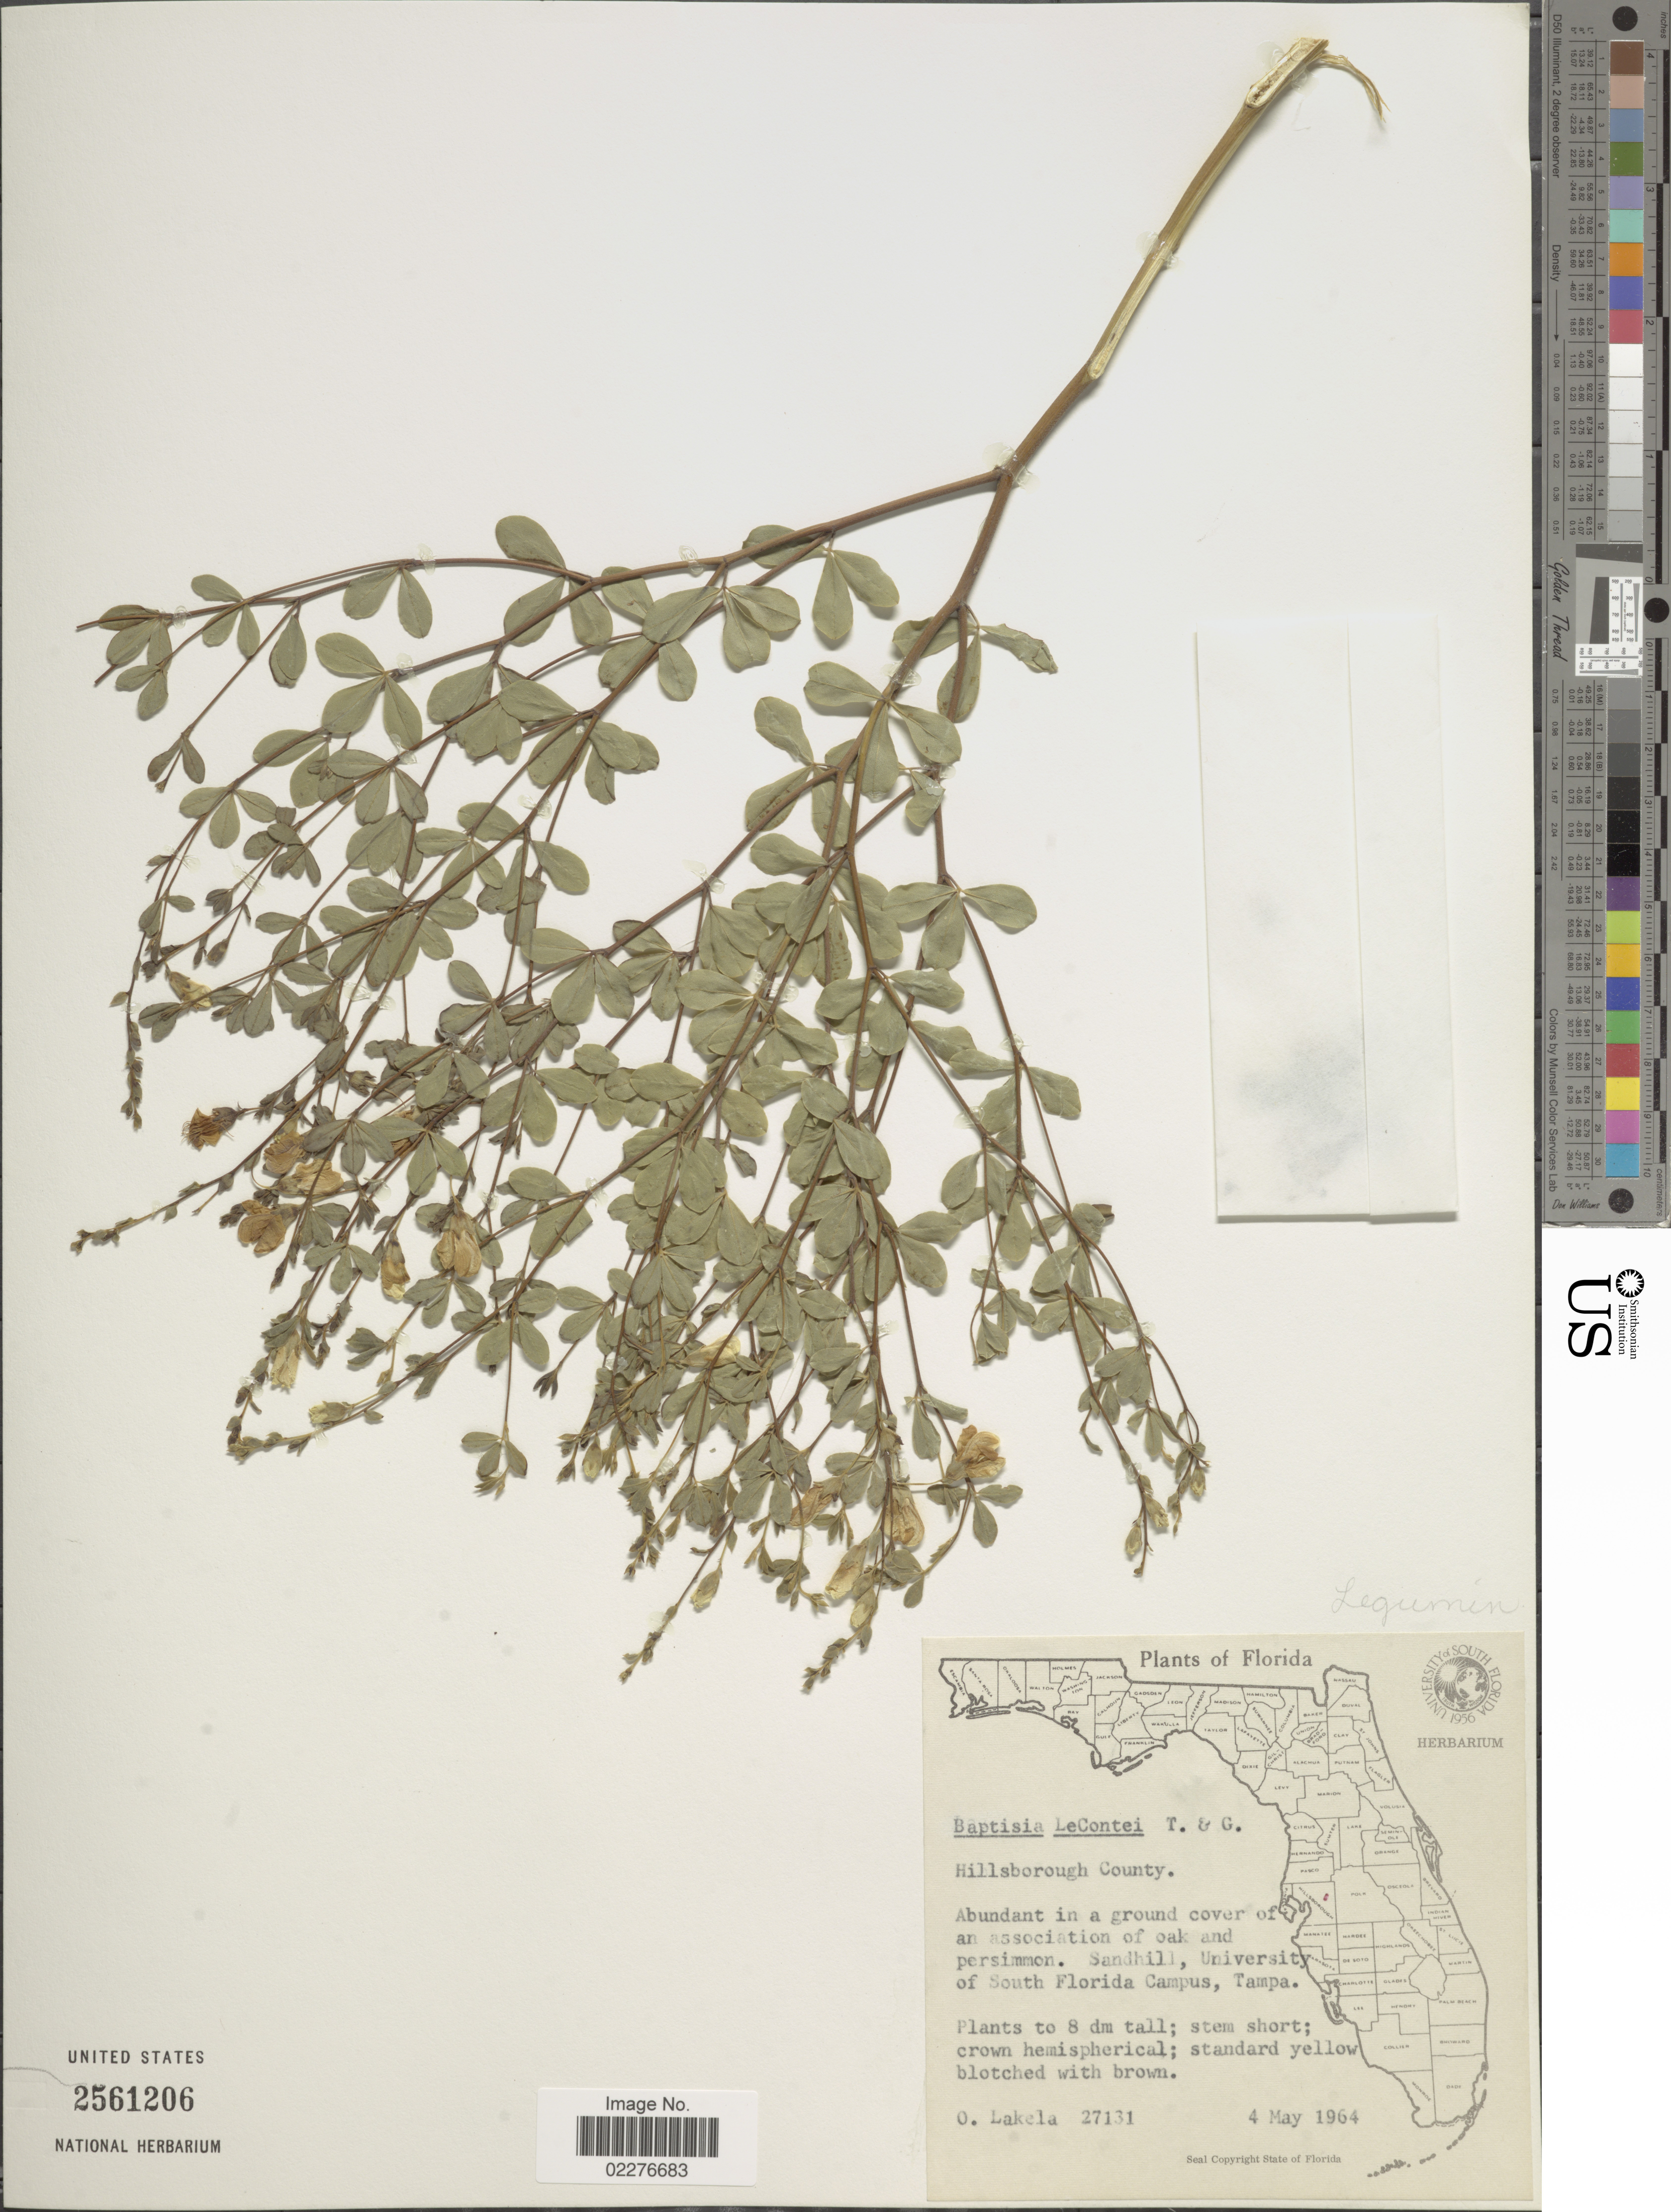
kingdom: Plantae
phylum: Tracheophyta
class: Magnoliopsida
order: Fabales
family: Fabaceae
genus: Baptisia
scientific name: Baptisia lecontei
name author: Torr. & A. Gray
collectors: O. Lakela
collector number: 27131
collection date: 1964-05-04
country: United States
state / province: Florida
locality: Hillsborough, Sandhill, University of South Florida Campus, Tampa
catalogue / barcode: US 2561206